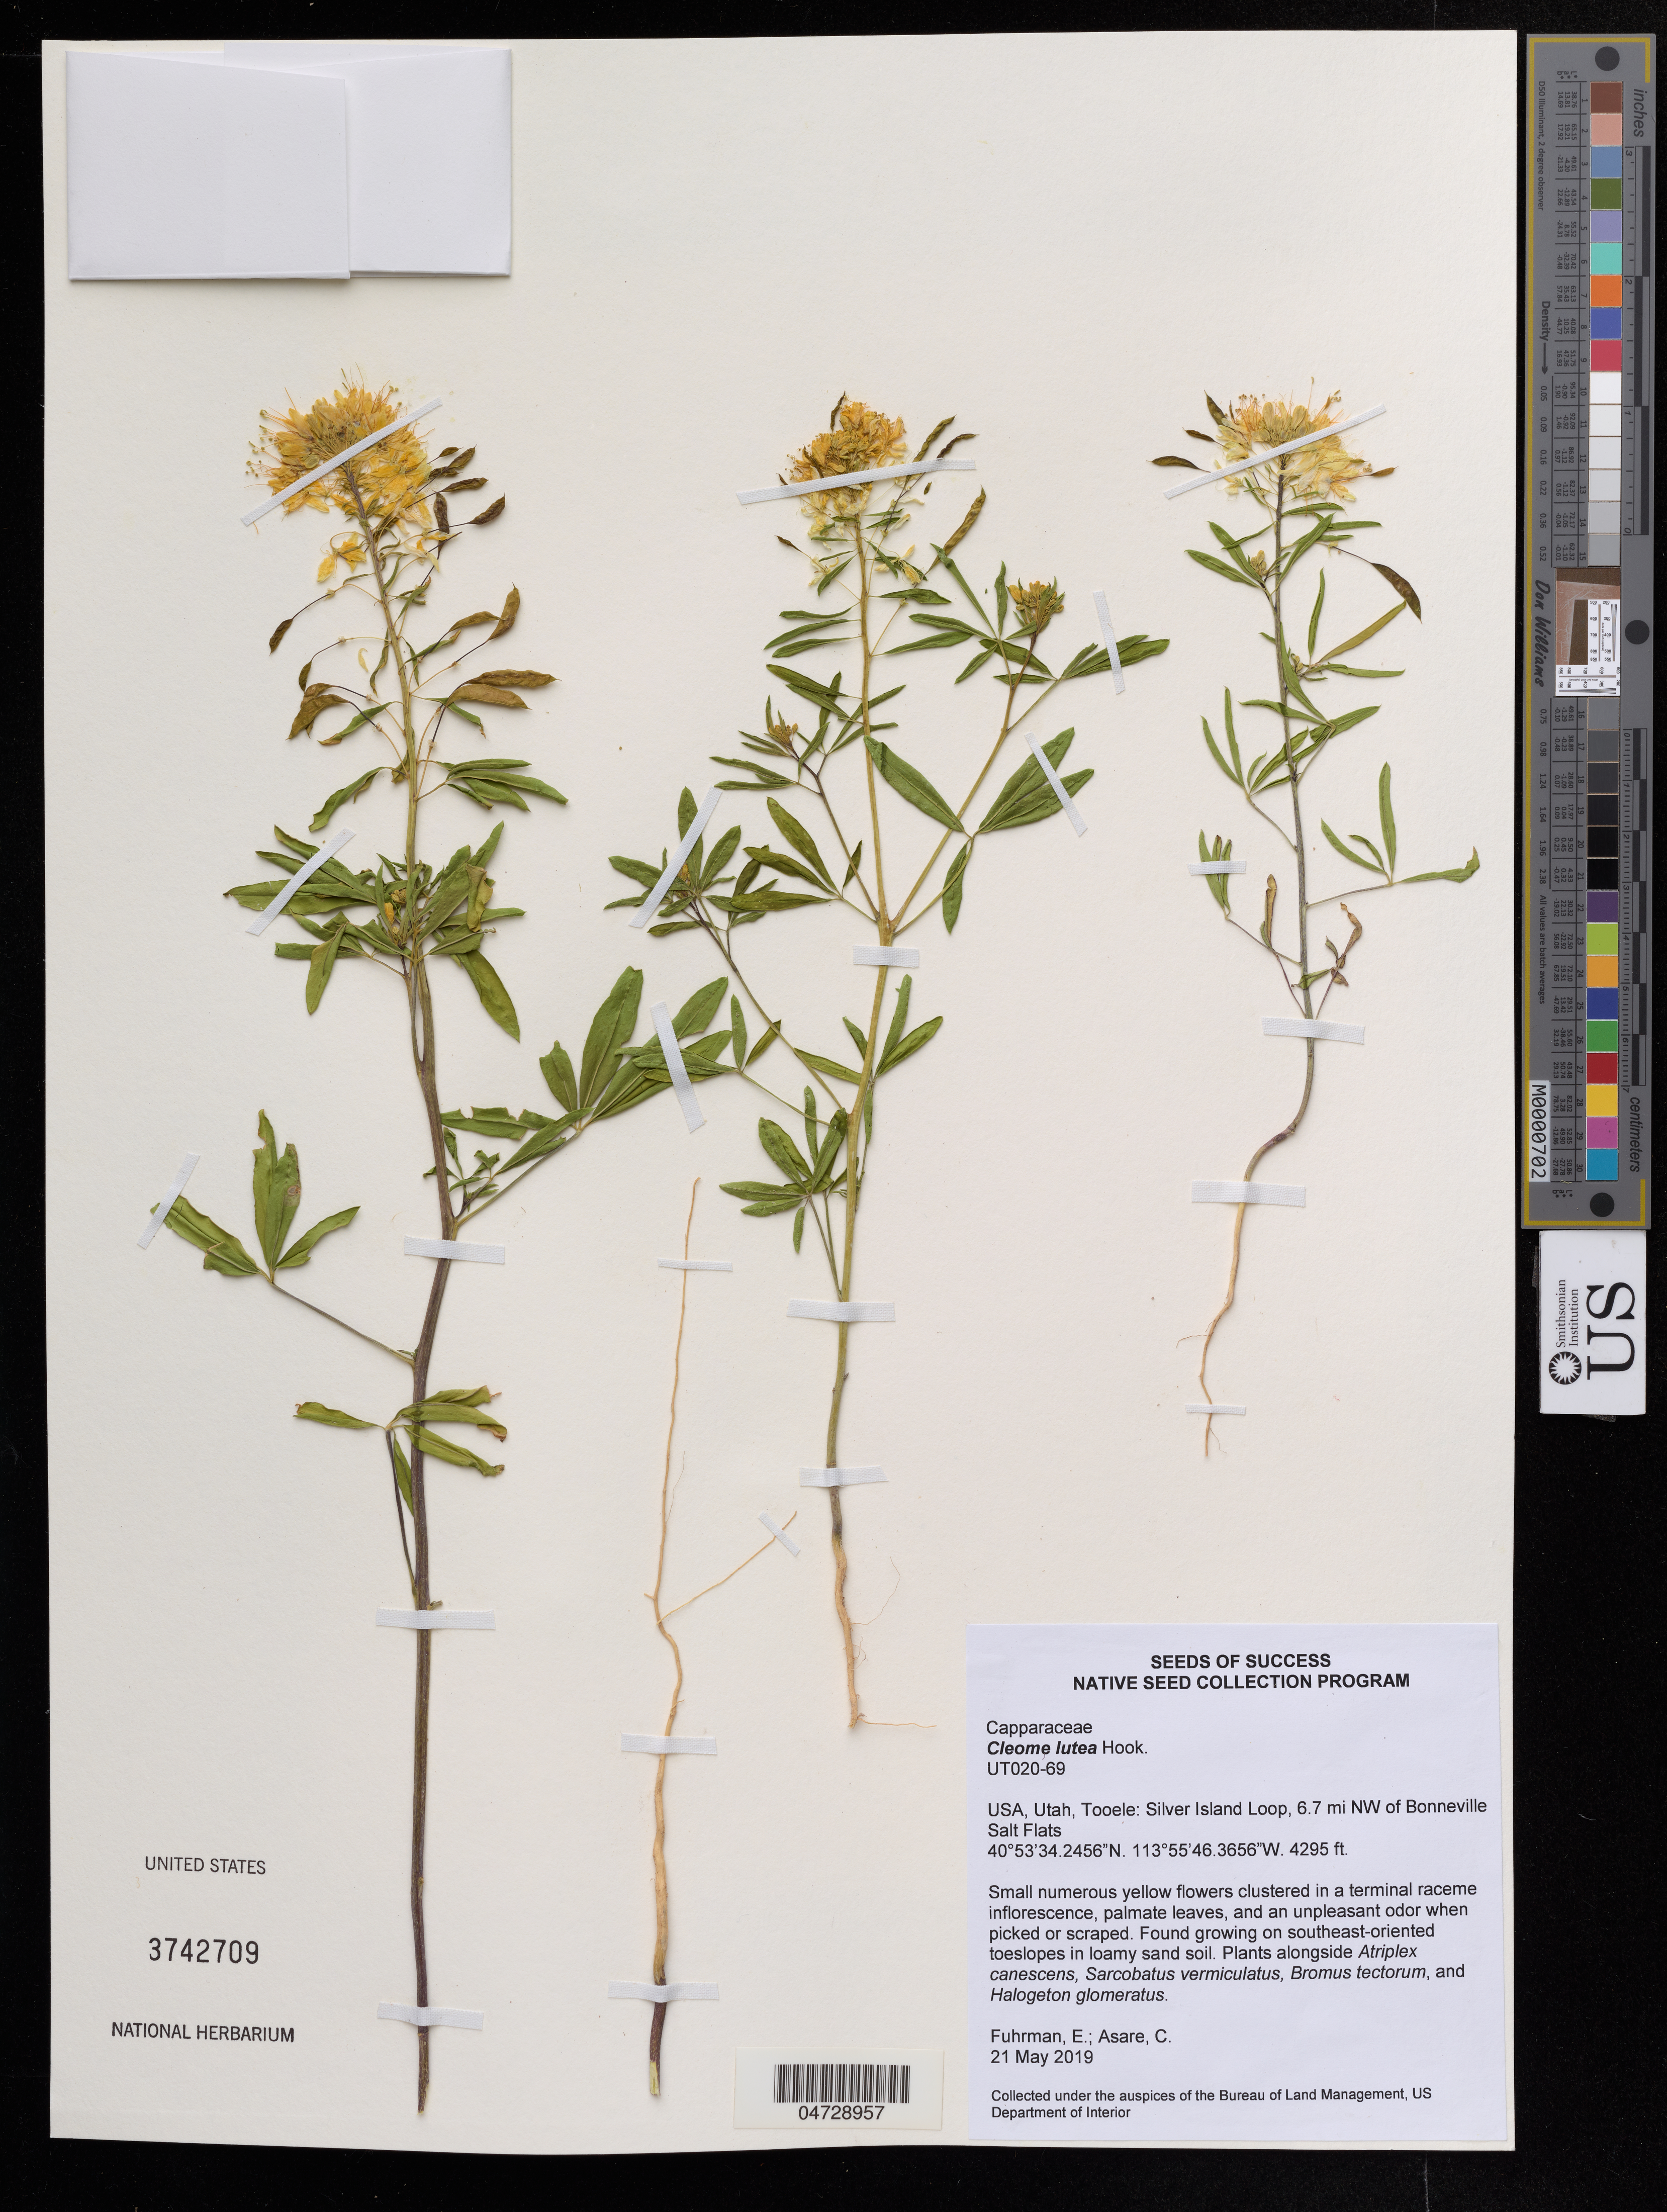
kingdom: Plantae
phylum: Tracheophyta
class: Magnoliopsida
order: Brassicales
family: Cleomaceae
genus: Cleome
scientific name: Cleome lutea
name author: Hook.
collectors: E. Fuhrman & C. Asare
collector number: UT020-69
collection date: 2019-05-21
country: United States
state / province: Utah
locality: Tooele: Silver Island Loop, 6.7 mi NW of Bonneville Salt Flats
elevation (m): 1309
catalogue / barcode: US 3742709